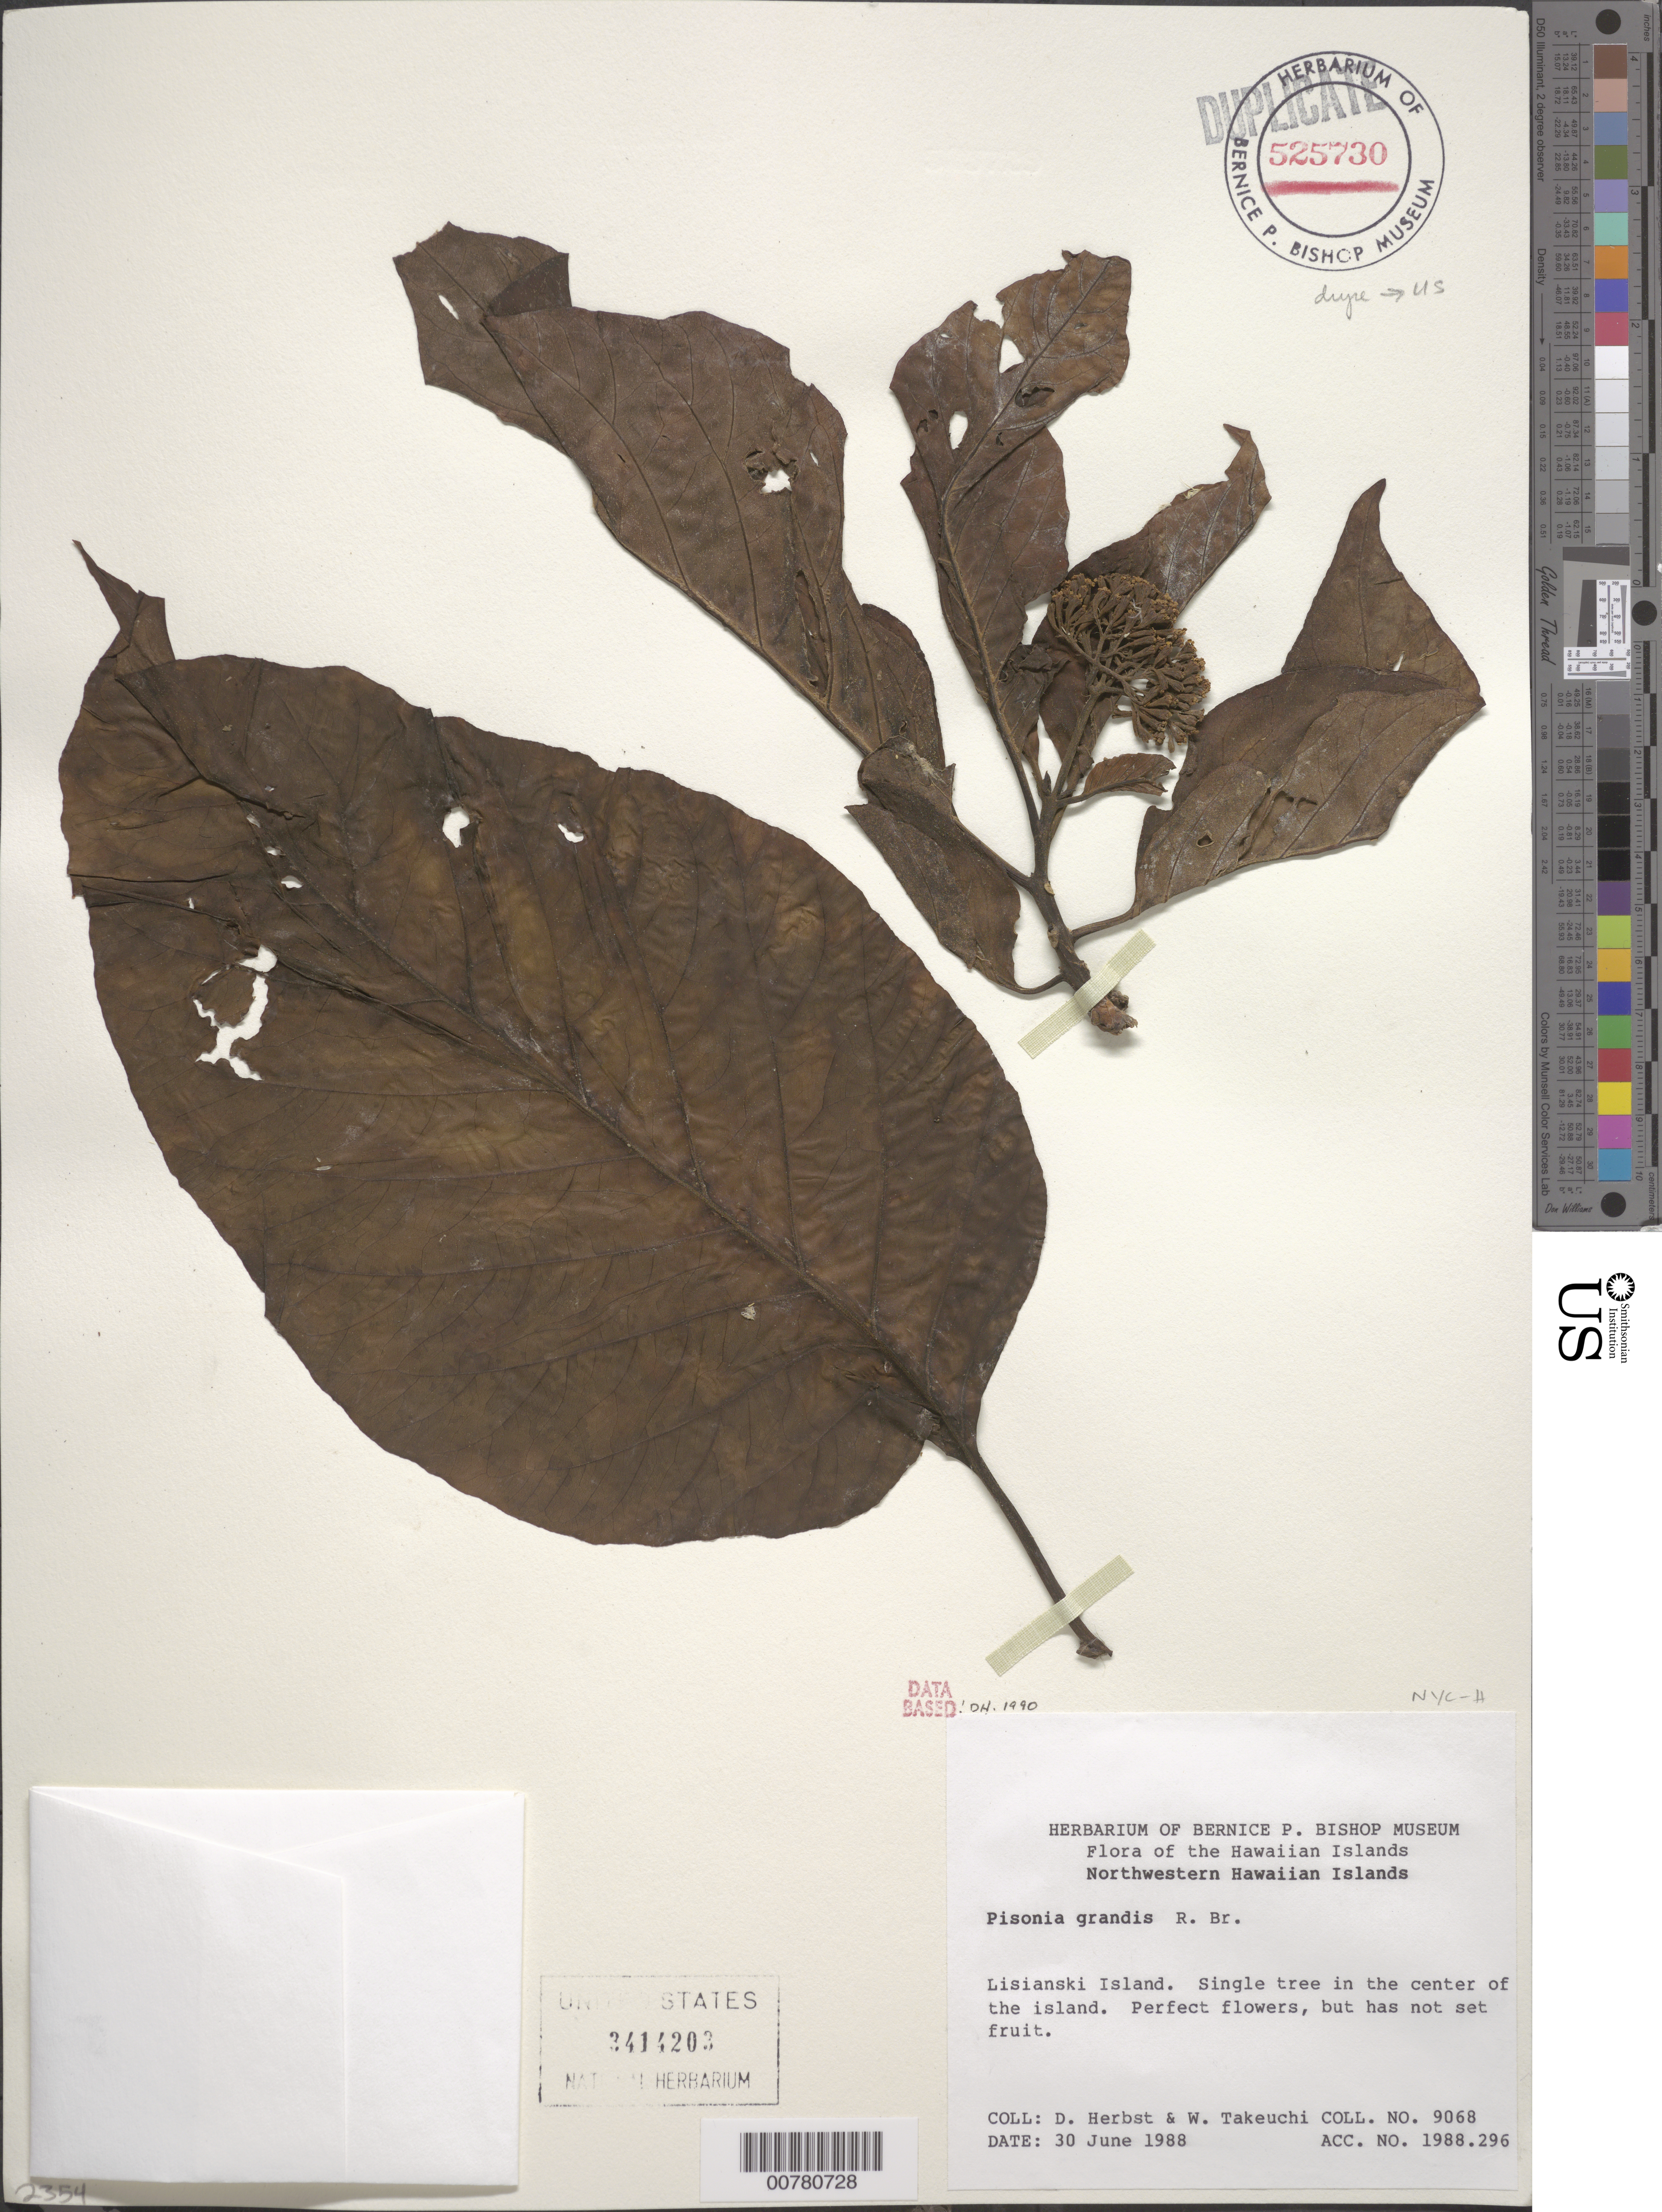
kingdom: Plantae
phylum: Tracheophyta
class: Magnoliopsida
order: Caryophyllales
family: Nyctaginaceae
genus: Pisonia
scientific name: Pisonia grandis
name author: R. Br.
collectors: D. R. Herbst & W. N. Takeuchi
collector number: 9068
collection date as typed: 30 Jun 1988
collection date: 1988-06-30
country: United States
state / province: Hawaii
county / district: Honolulu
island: Lisianski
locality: center of the island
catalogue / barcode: US 3414203